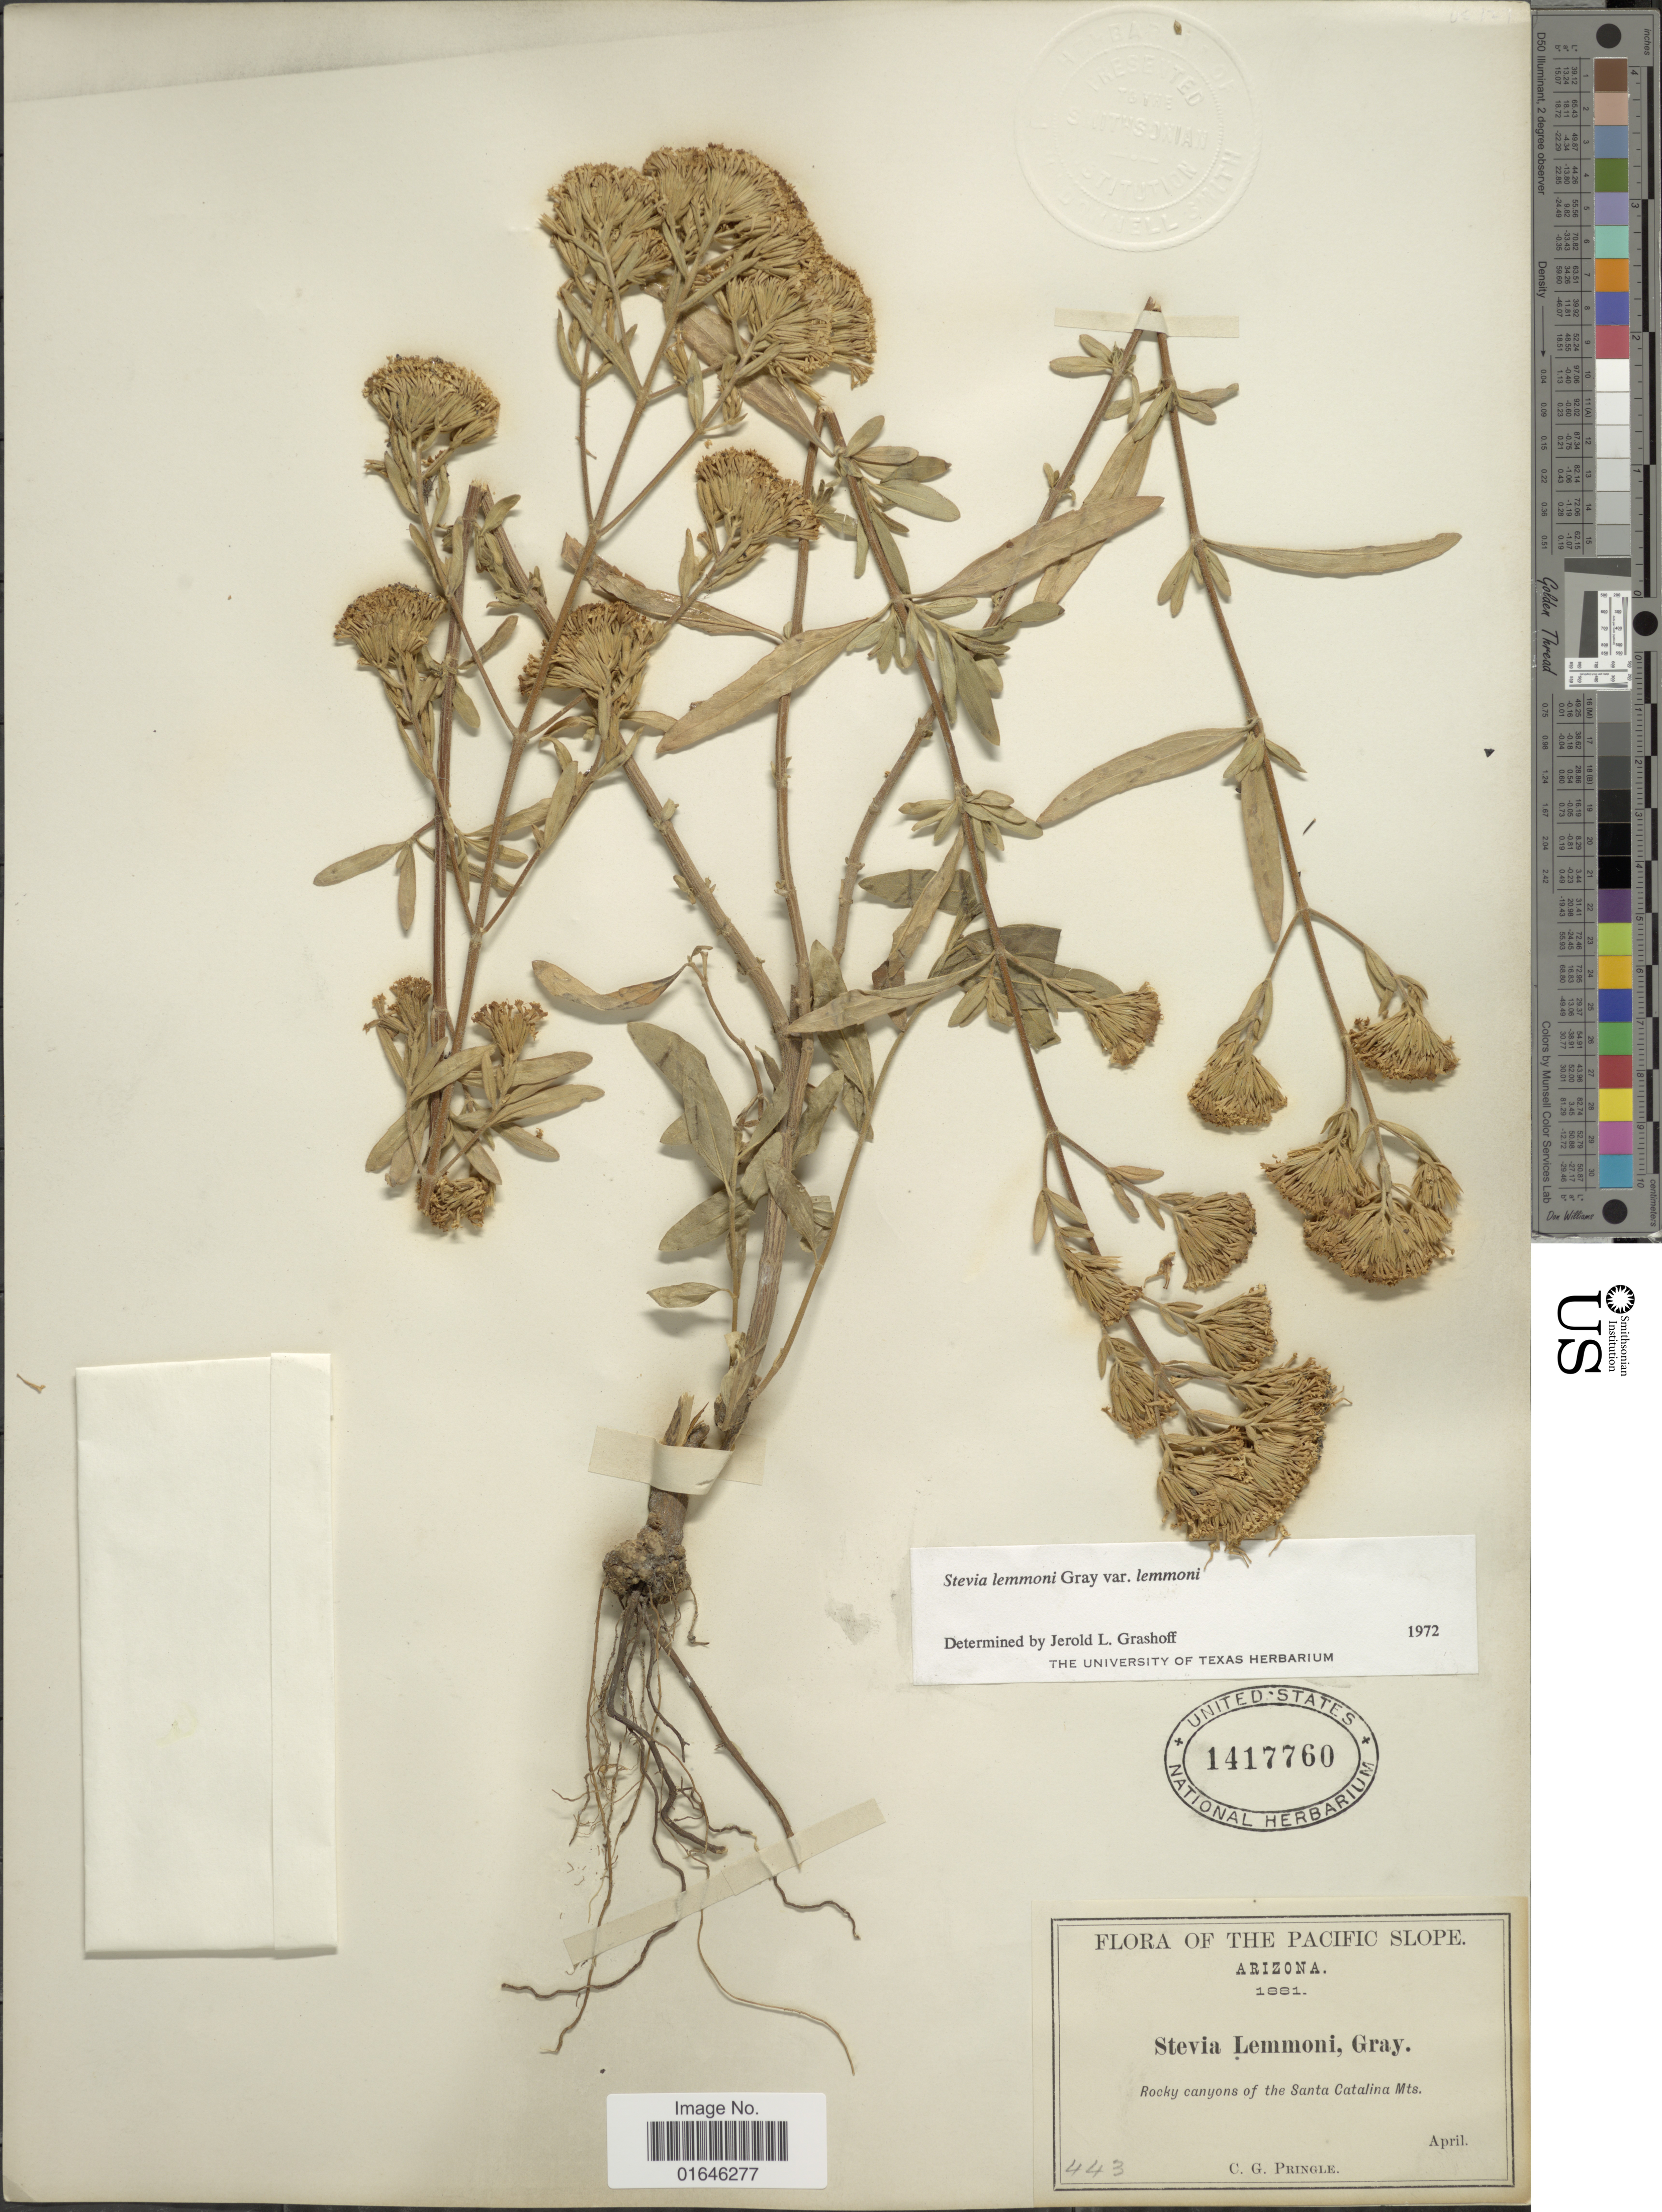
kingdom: Plantae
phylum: Tracheophyta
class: Magnoliopsida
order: Asterales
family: Asteraceae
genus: Stevia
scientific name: Stevia lemmonii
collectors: C. G. Pringle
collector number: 443?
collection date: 1881-04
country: United States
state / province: Arizona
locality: The Pacific slope, Rocky canyons of the Santa Catalina Mts.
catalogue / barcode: US 1417760